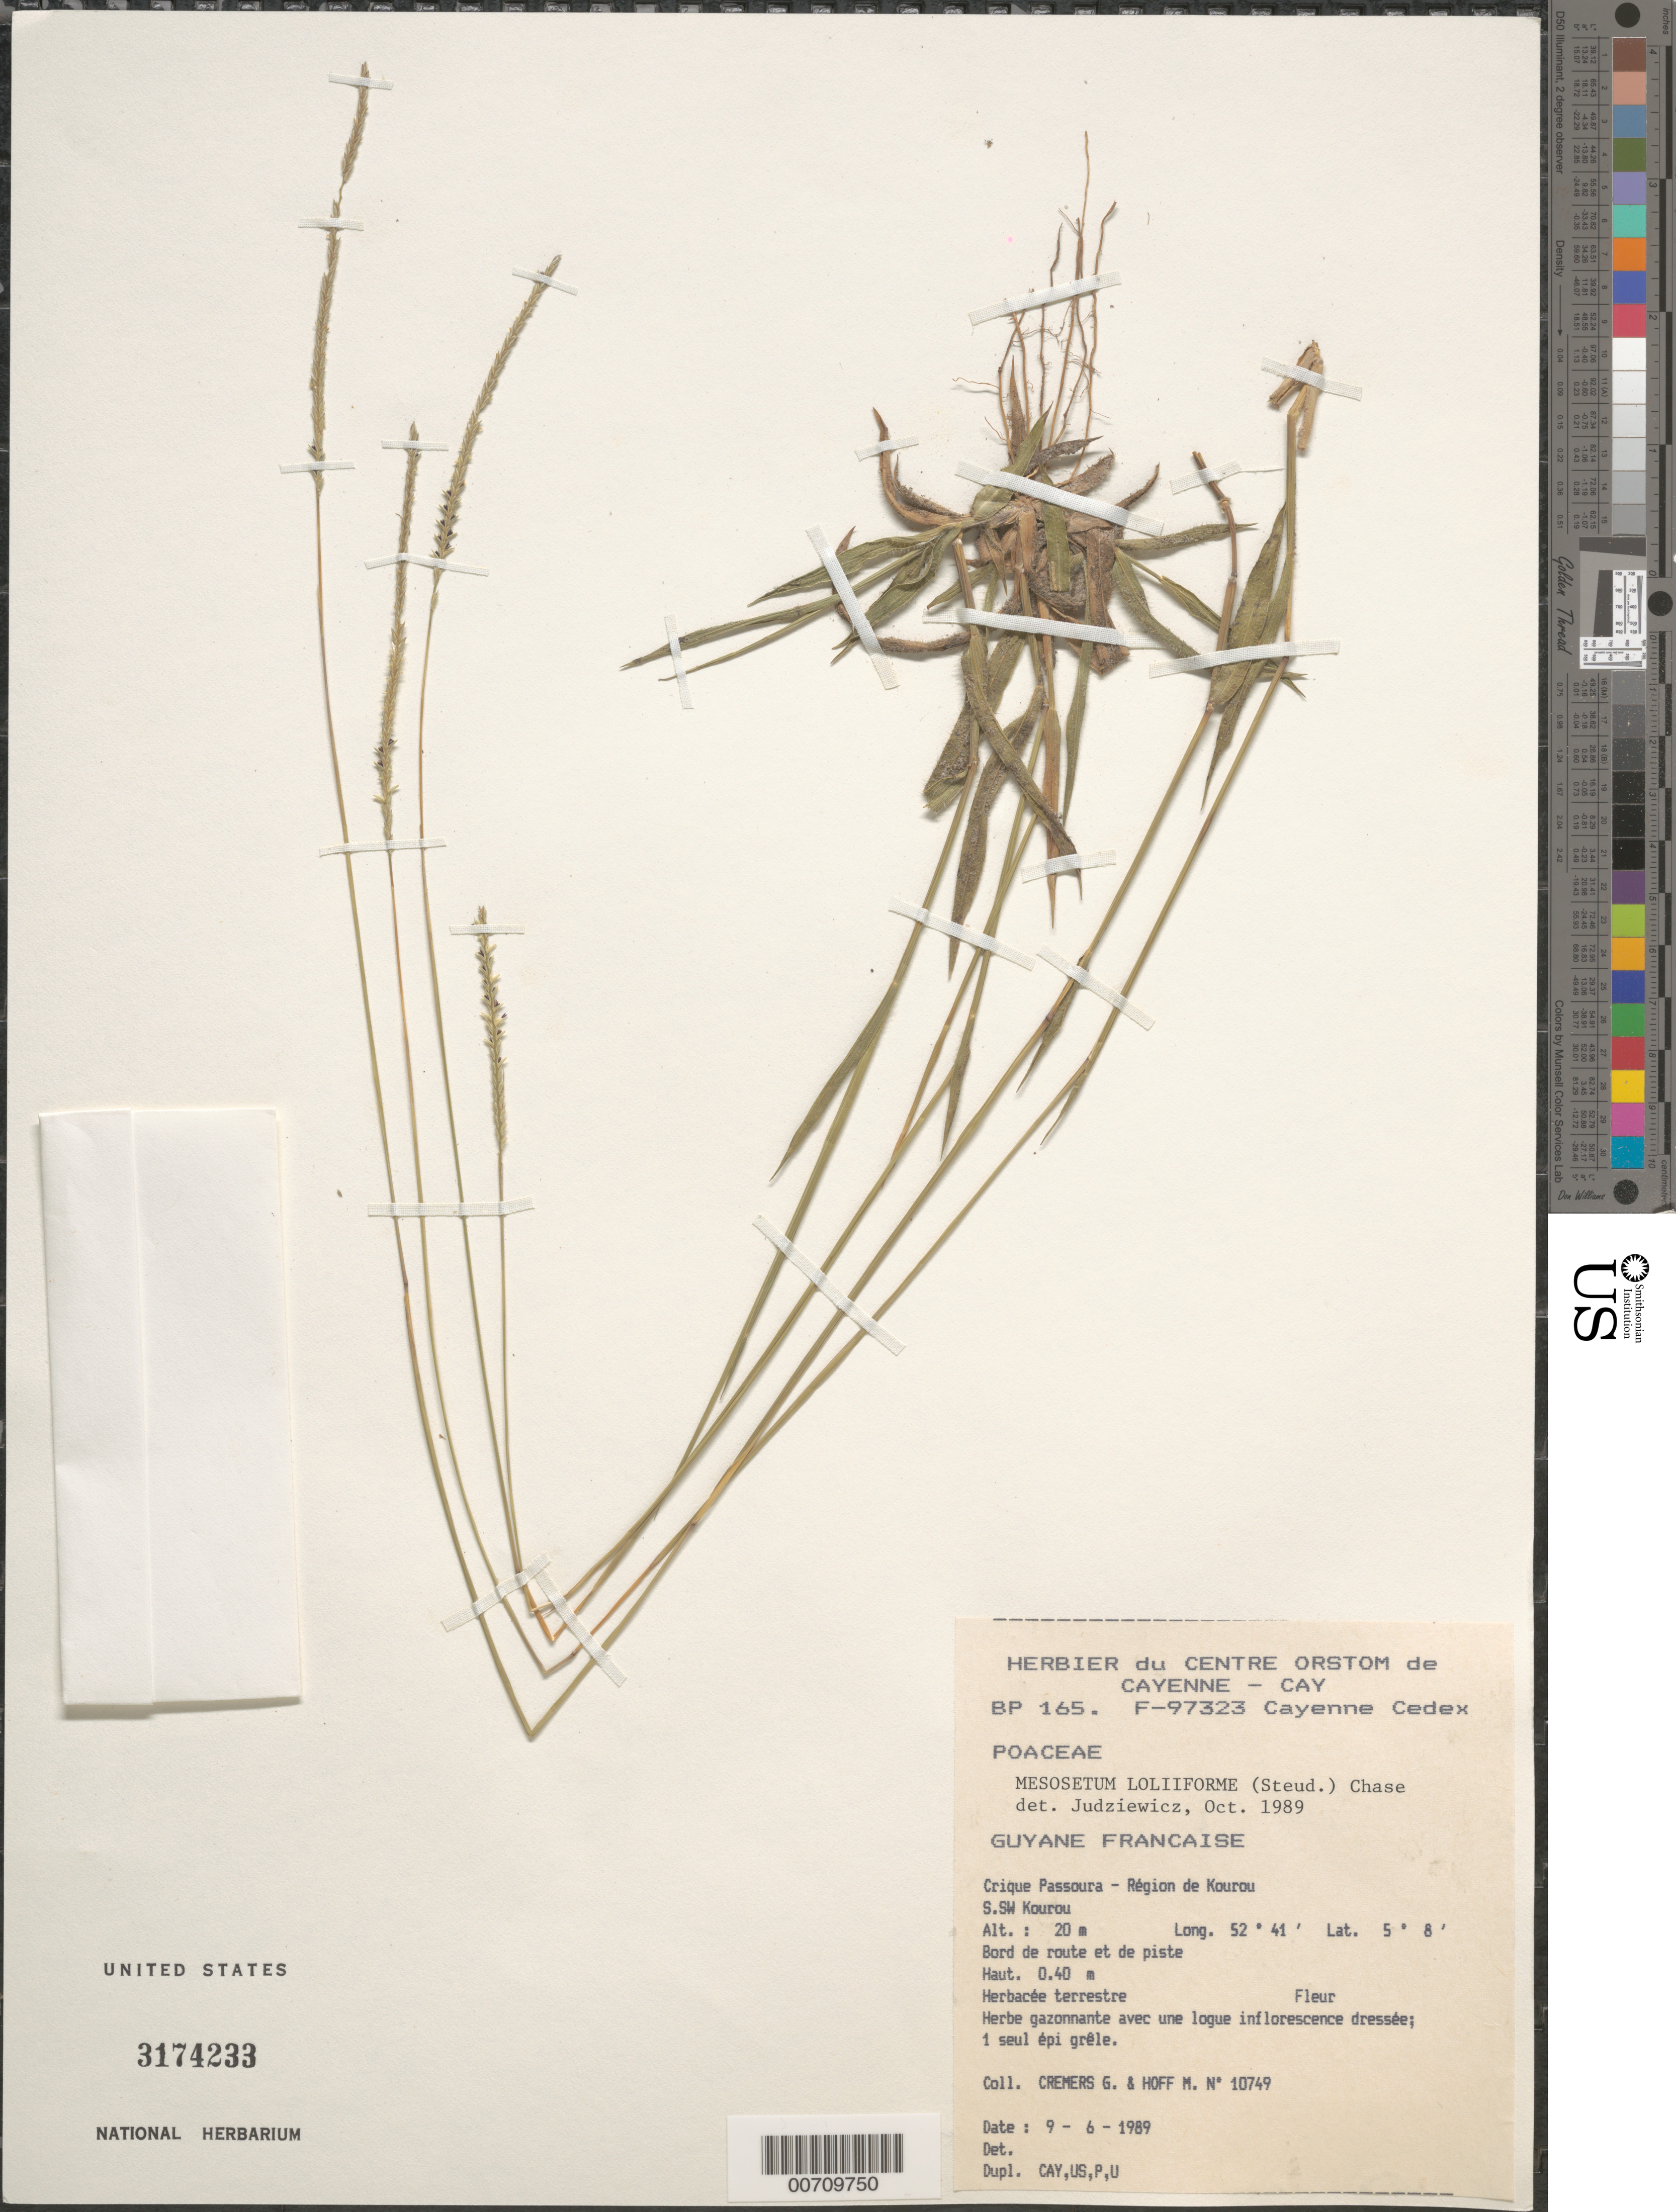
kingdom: Plantae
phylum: Tracheophyta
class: Liliopsida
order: Poales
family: Poaceae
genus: Mesosetum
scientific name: Mesosetum loliiforme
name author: (Hochst. ex Steud.) Chase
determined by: Judziewicz, E. J.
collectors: G. Cremers & M. Hoff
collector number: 10749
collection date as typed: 9-Jun-89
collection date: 1989-06-09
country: French Guiana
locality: Crique Passoura, région de Kourou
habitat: Along road and trail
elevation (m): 20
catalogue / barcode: US 3174233